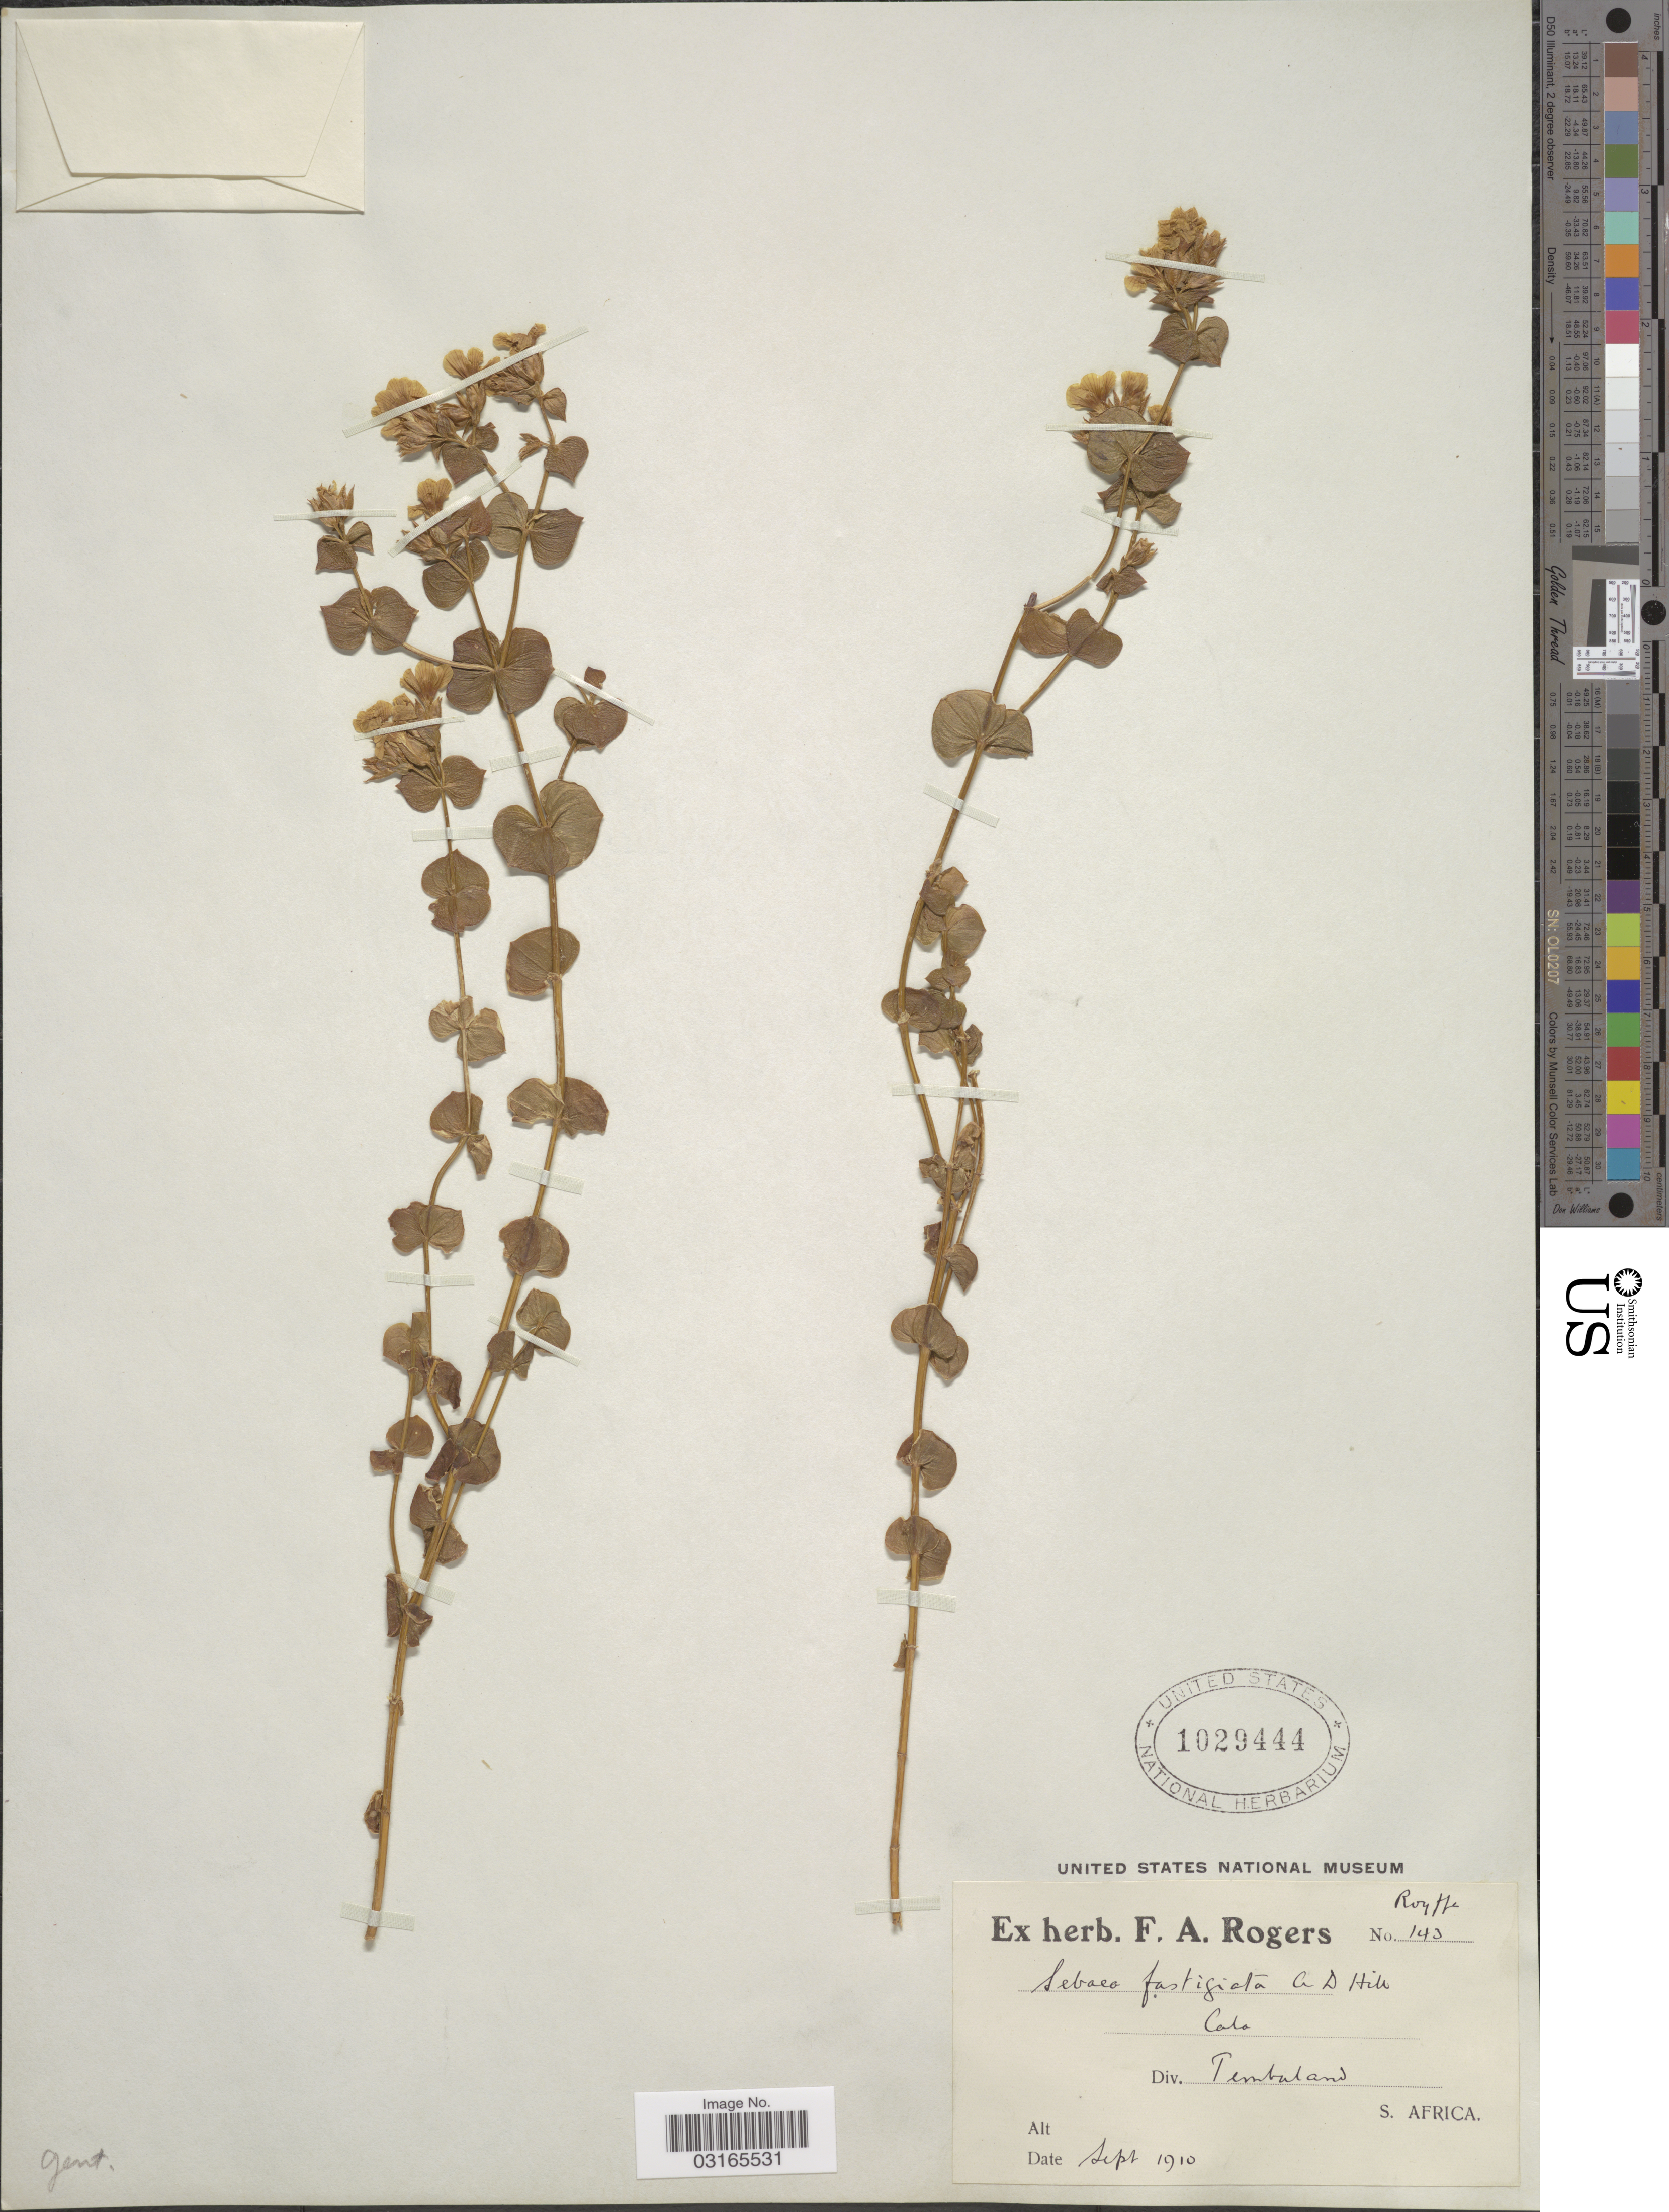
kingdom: Plantae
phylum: Tracheophyta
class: Magnoliopsida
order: Gentianales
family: Gentianaceae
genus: Sebaea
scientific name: Sebaea fastigiata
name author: A.W. Hill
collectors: ex herb. F. A. Rogers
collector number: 143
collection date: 1910-09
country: South Africa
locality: Div. Tembaland. S. Africa.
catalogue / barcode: US 1029444